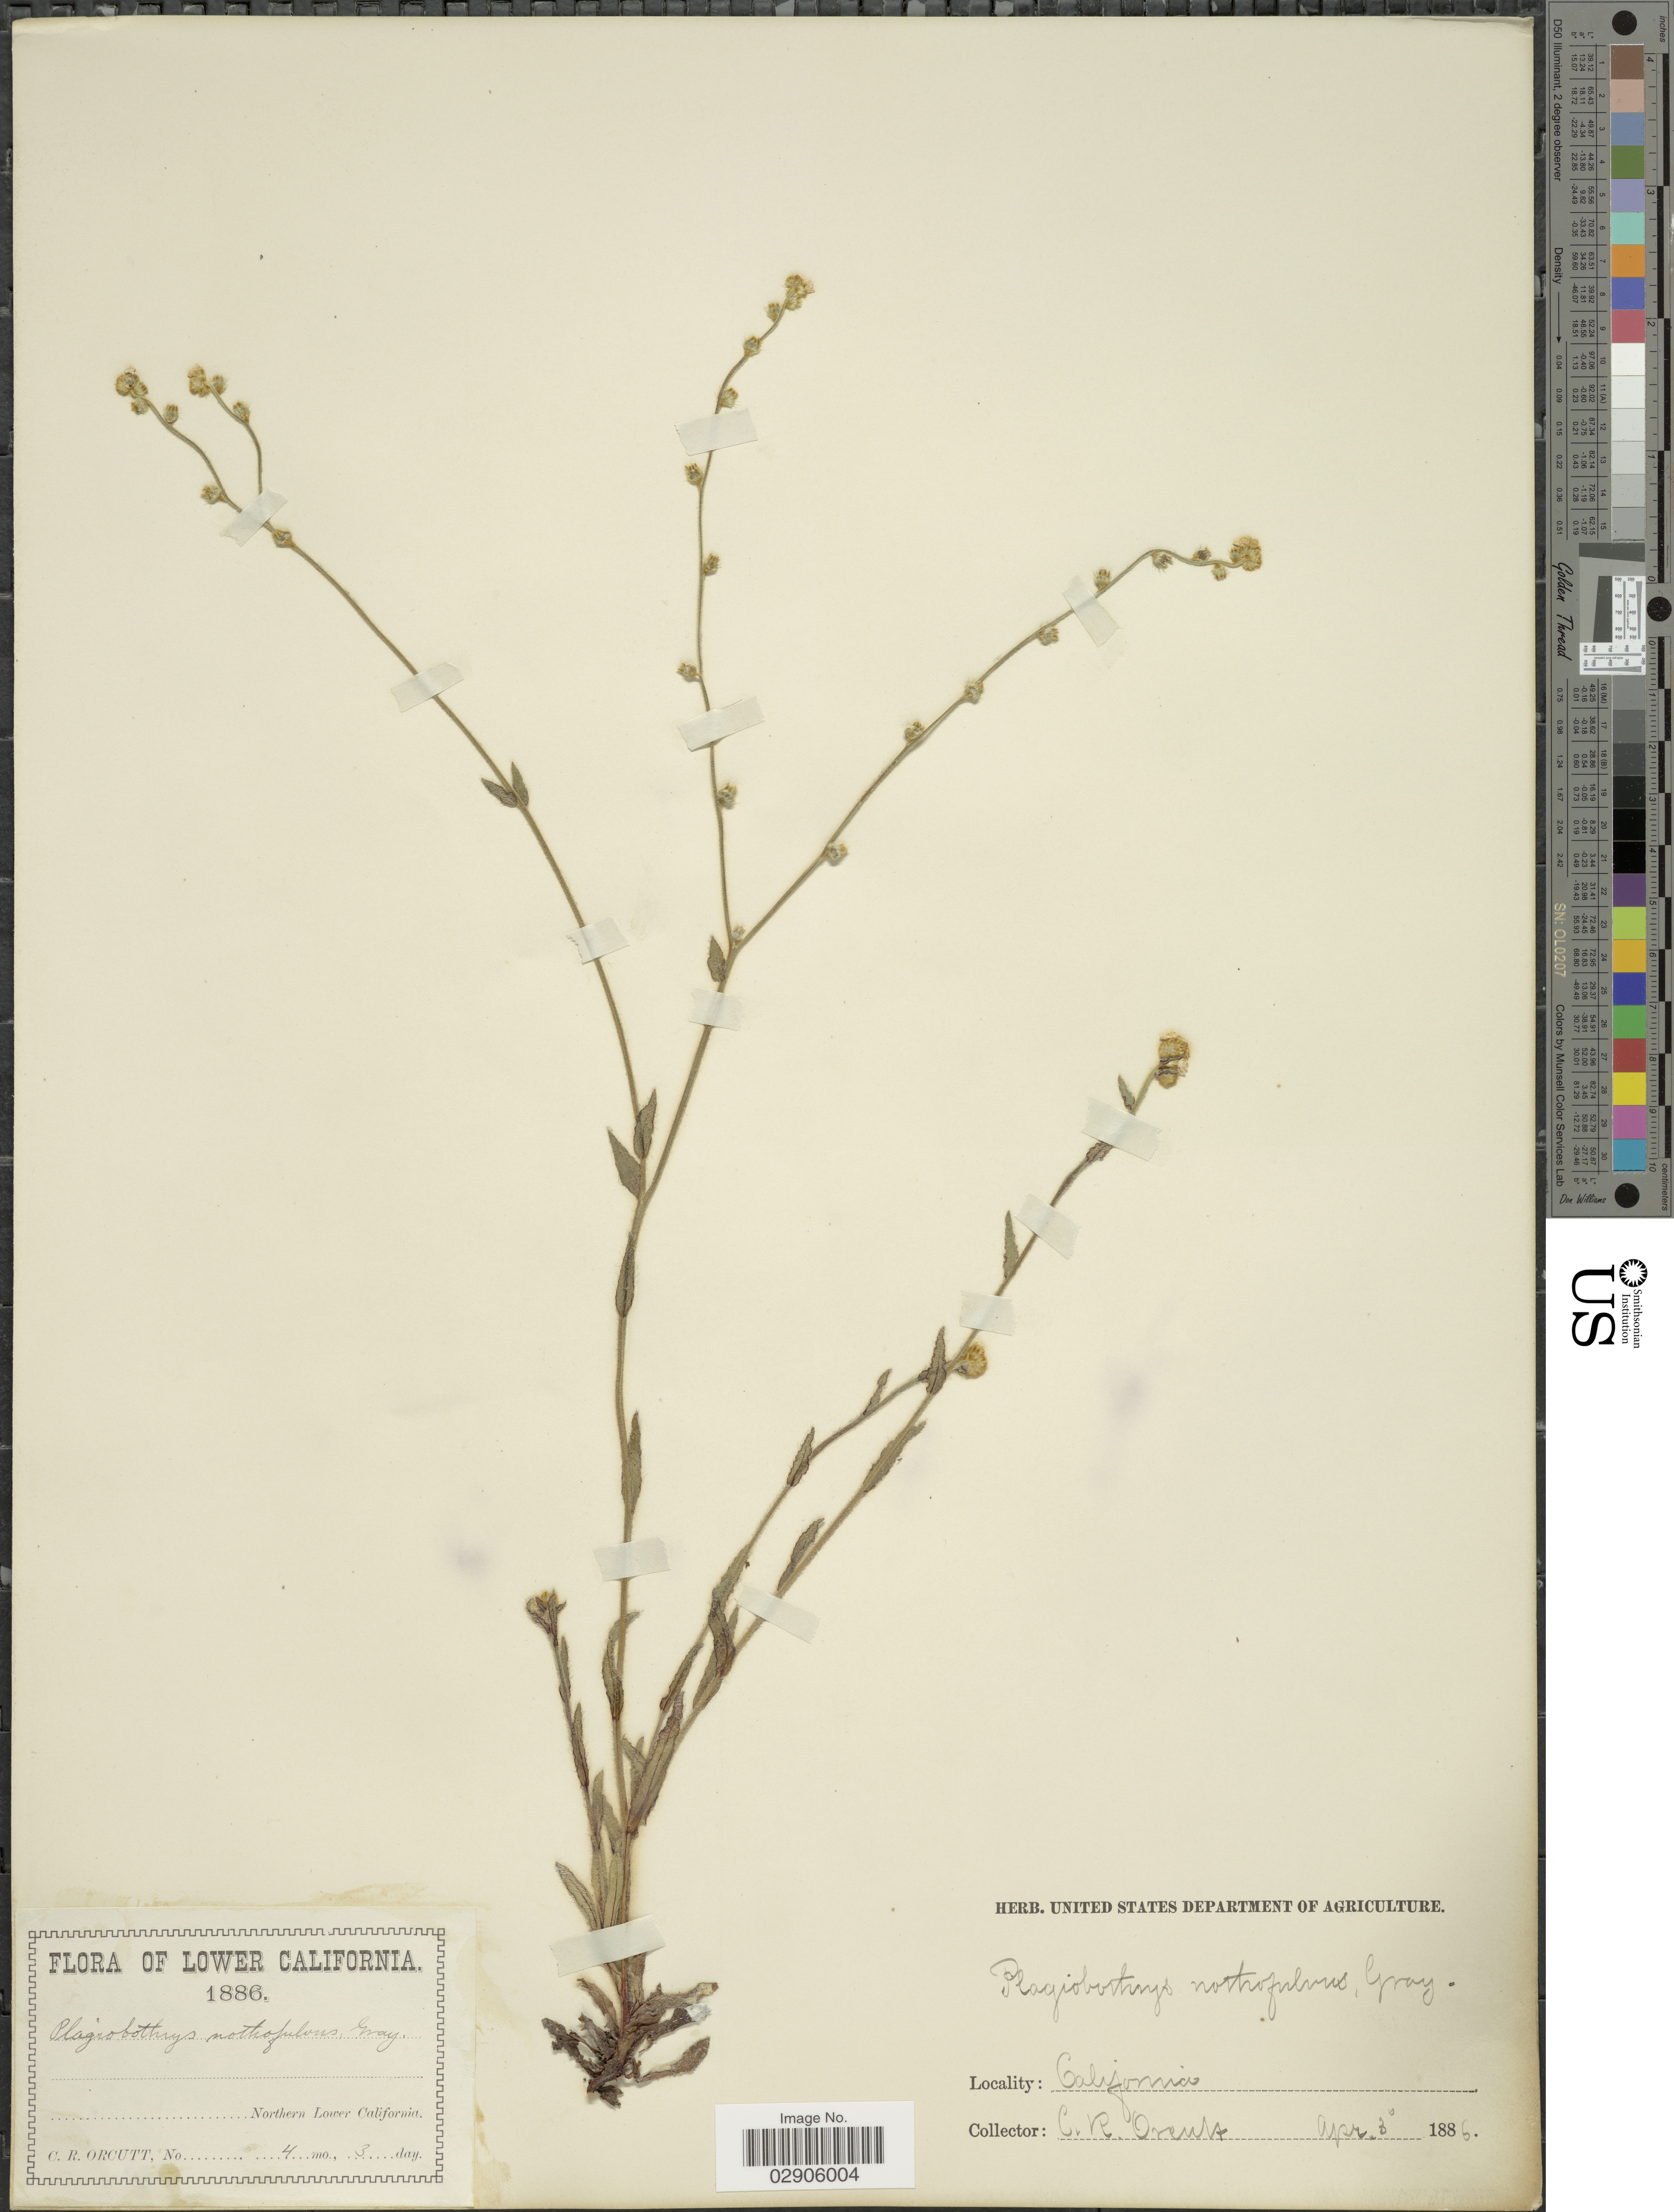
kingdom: Plantae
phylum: Tracheophyta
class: Magnoliopsida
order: Boraginales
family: Boraginaceae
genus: Plagiobothrys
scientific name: Plagiobothrys nothofulvus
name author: (A. Gray) A. Gray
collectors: C. R. Orcutt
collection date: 1886-04-03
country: Mexico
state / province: Baja California Norte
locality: Lower California, Northern Lower California.